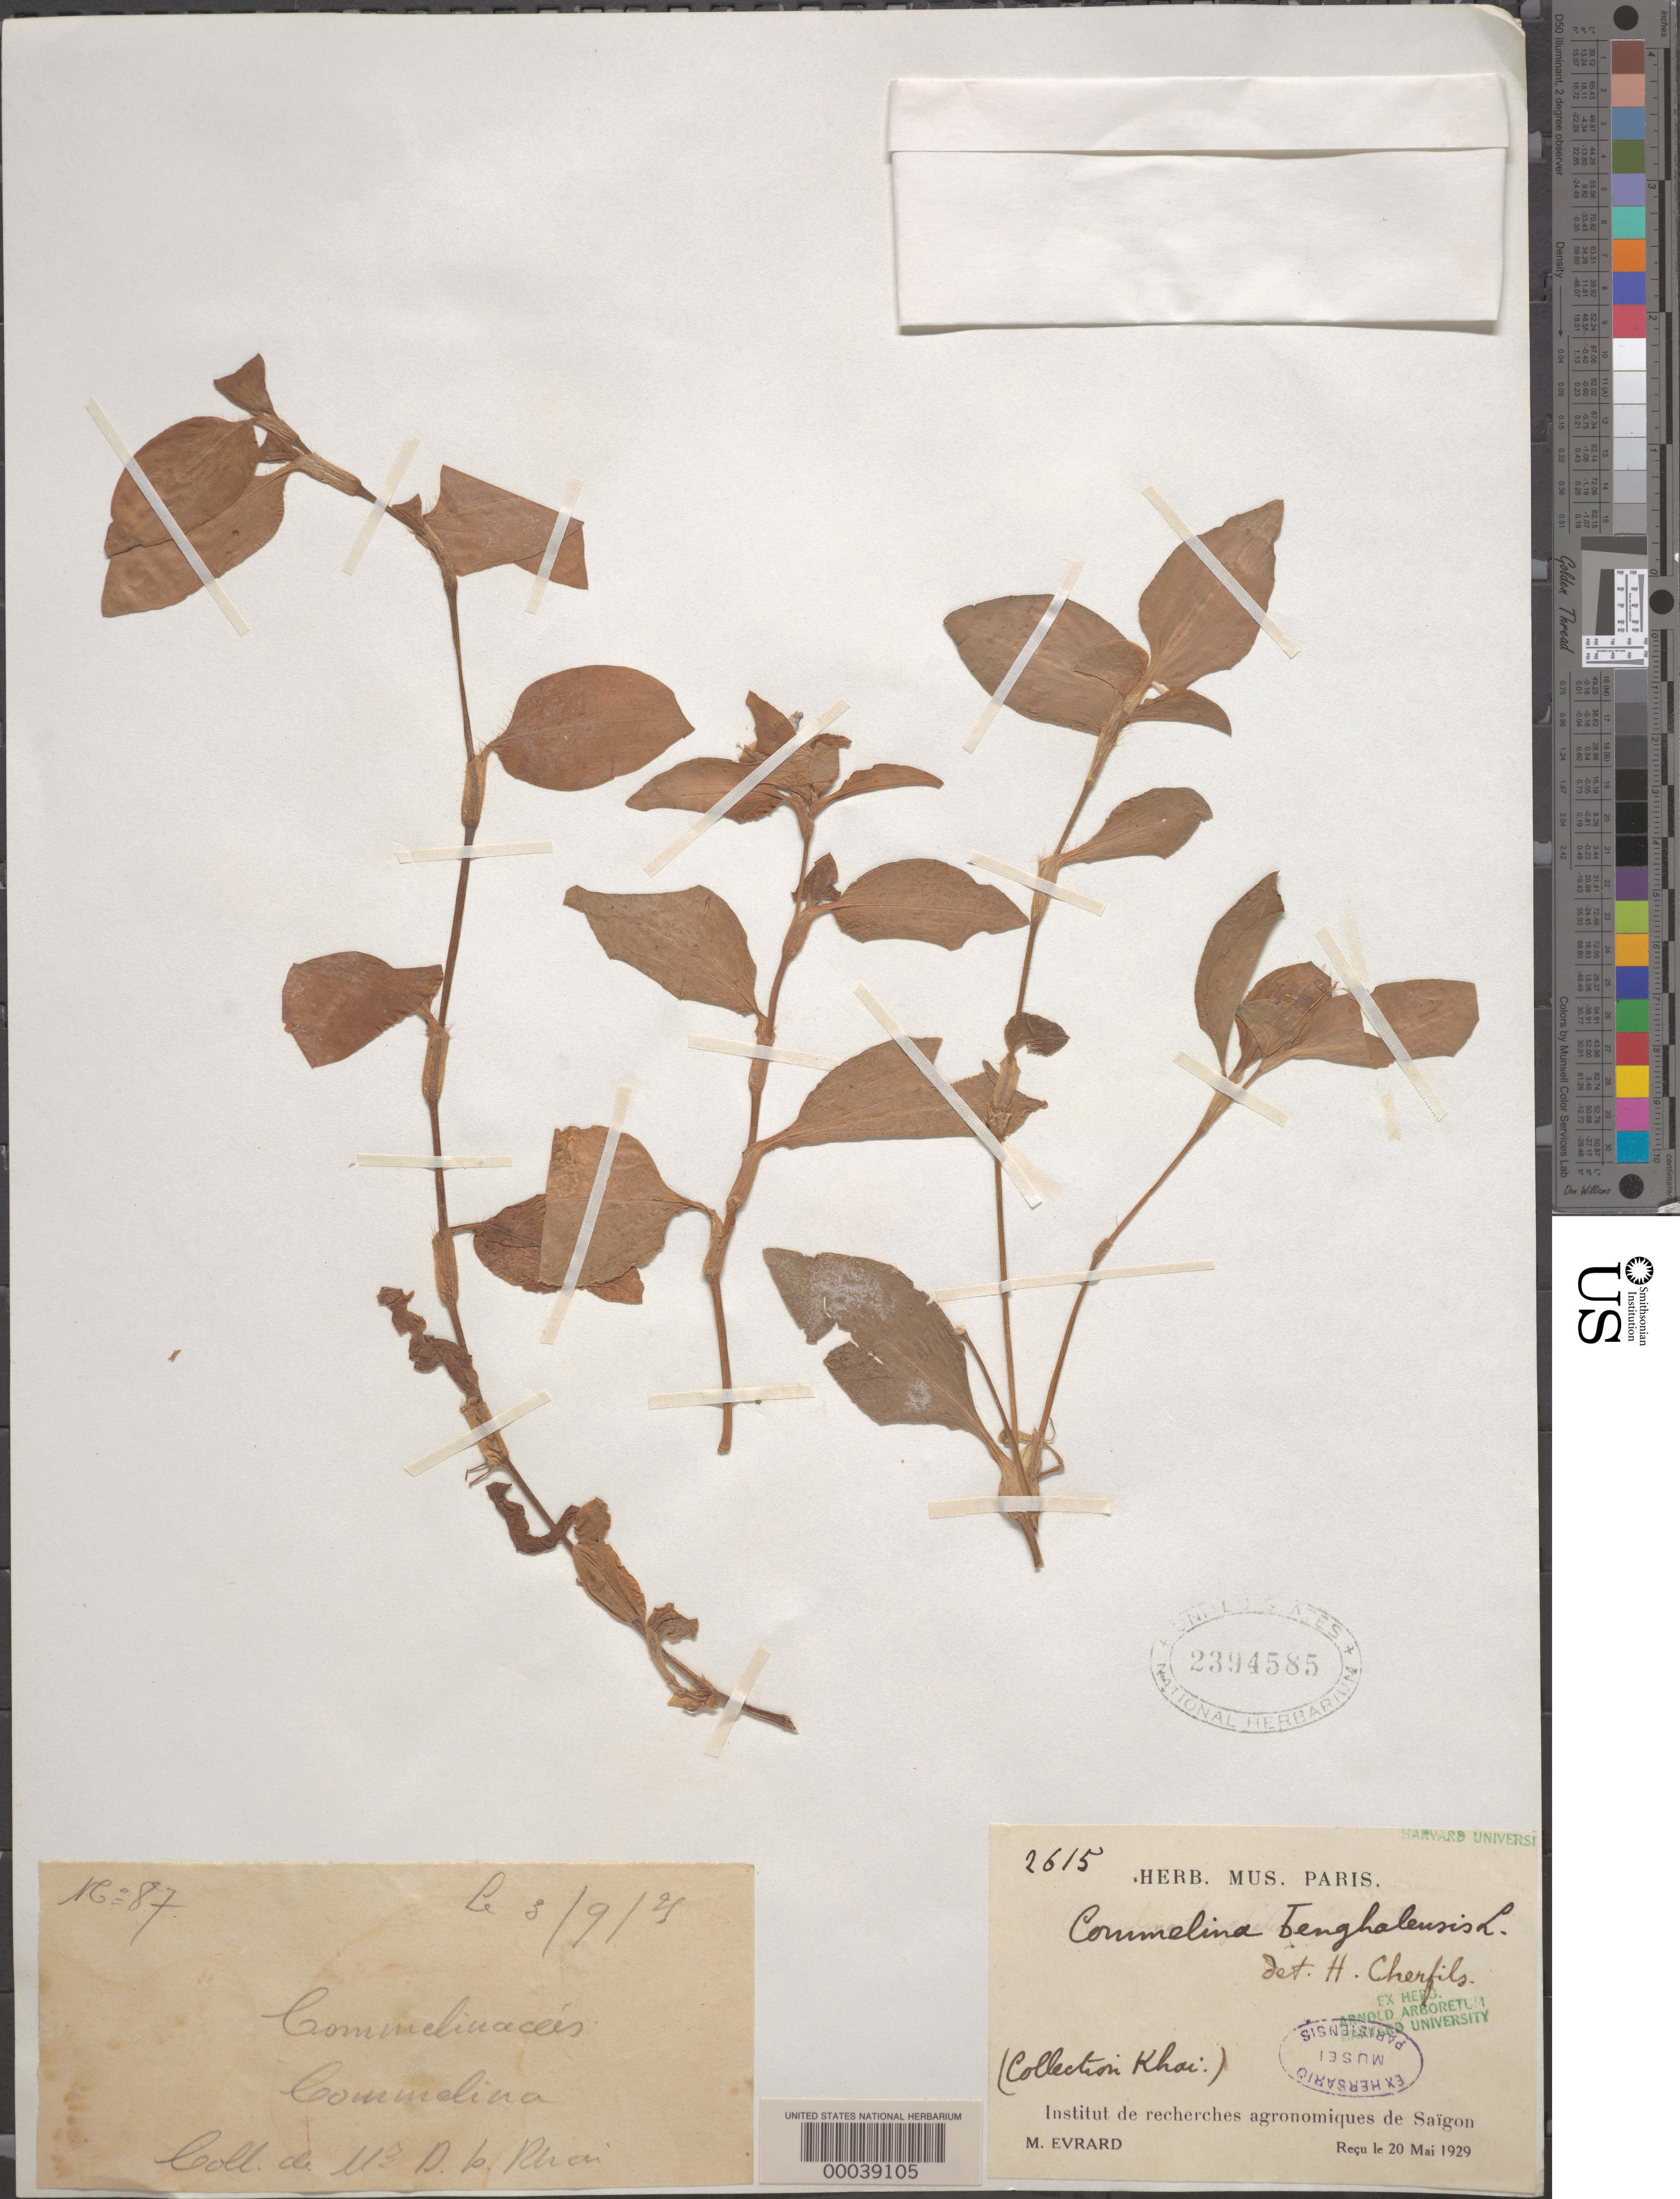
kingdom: Plantae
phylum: Tracheophyta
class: Liliopsida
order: Commelinales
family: Commelinaceae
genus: Commelina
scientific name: Commelina benghalensis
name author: L.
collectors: M. Evrard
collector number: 2615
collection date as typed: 20 May 1929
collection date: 1929-05-20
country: Vietnam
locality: Ho chi minh city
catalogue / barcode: US 2394585